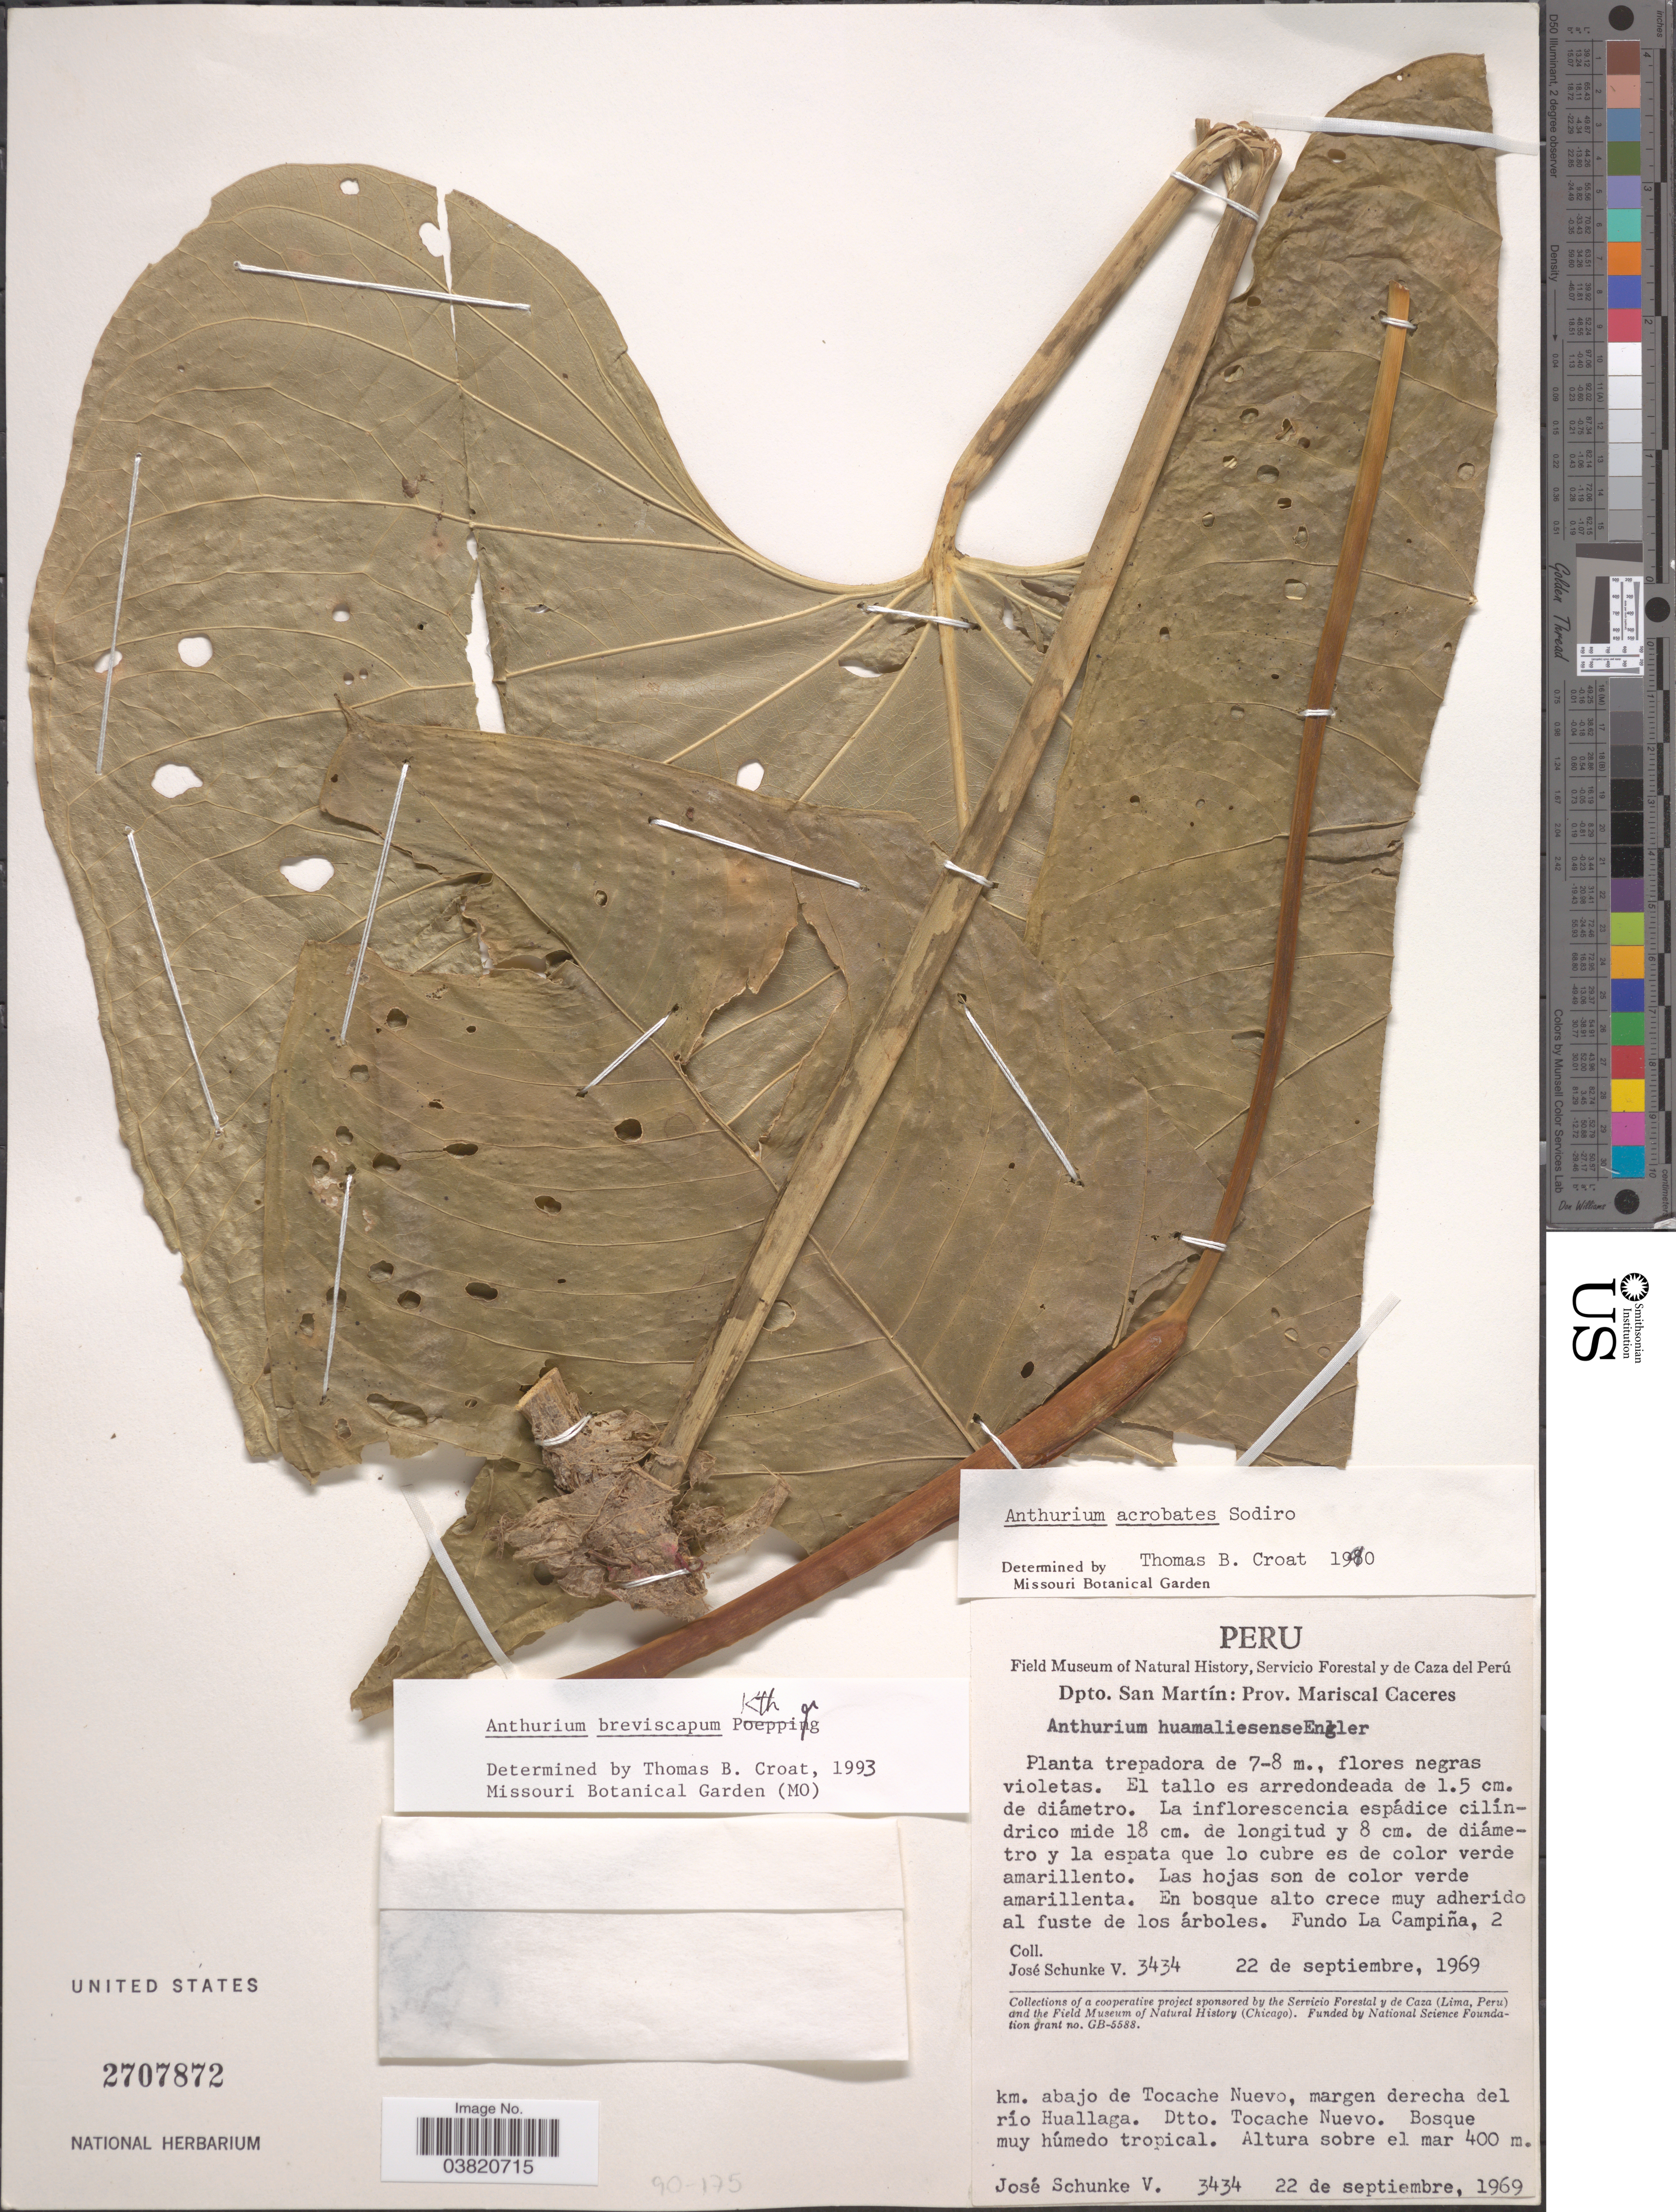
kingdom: Plantae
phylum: Tracheophyta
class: Liliopsida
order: Alismatales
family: Araceae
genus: Anthurium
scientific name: Anthurium breviscapum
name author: Kunth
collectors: J. Schunke Vigo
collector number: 3434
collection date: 1969-09-22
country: Peru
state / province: San Martín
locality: Dpto. San Martín: Prov. Mariscal Caceres. Fundo La Campiña, 2 km abajo de Tocache Nuevo, margen derecha del río Huallaga. Dtto. Tocache Nuevo.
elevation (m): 400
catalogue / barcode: US 2707872